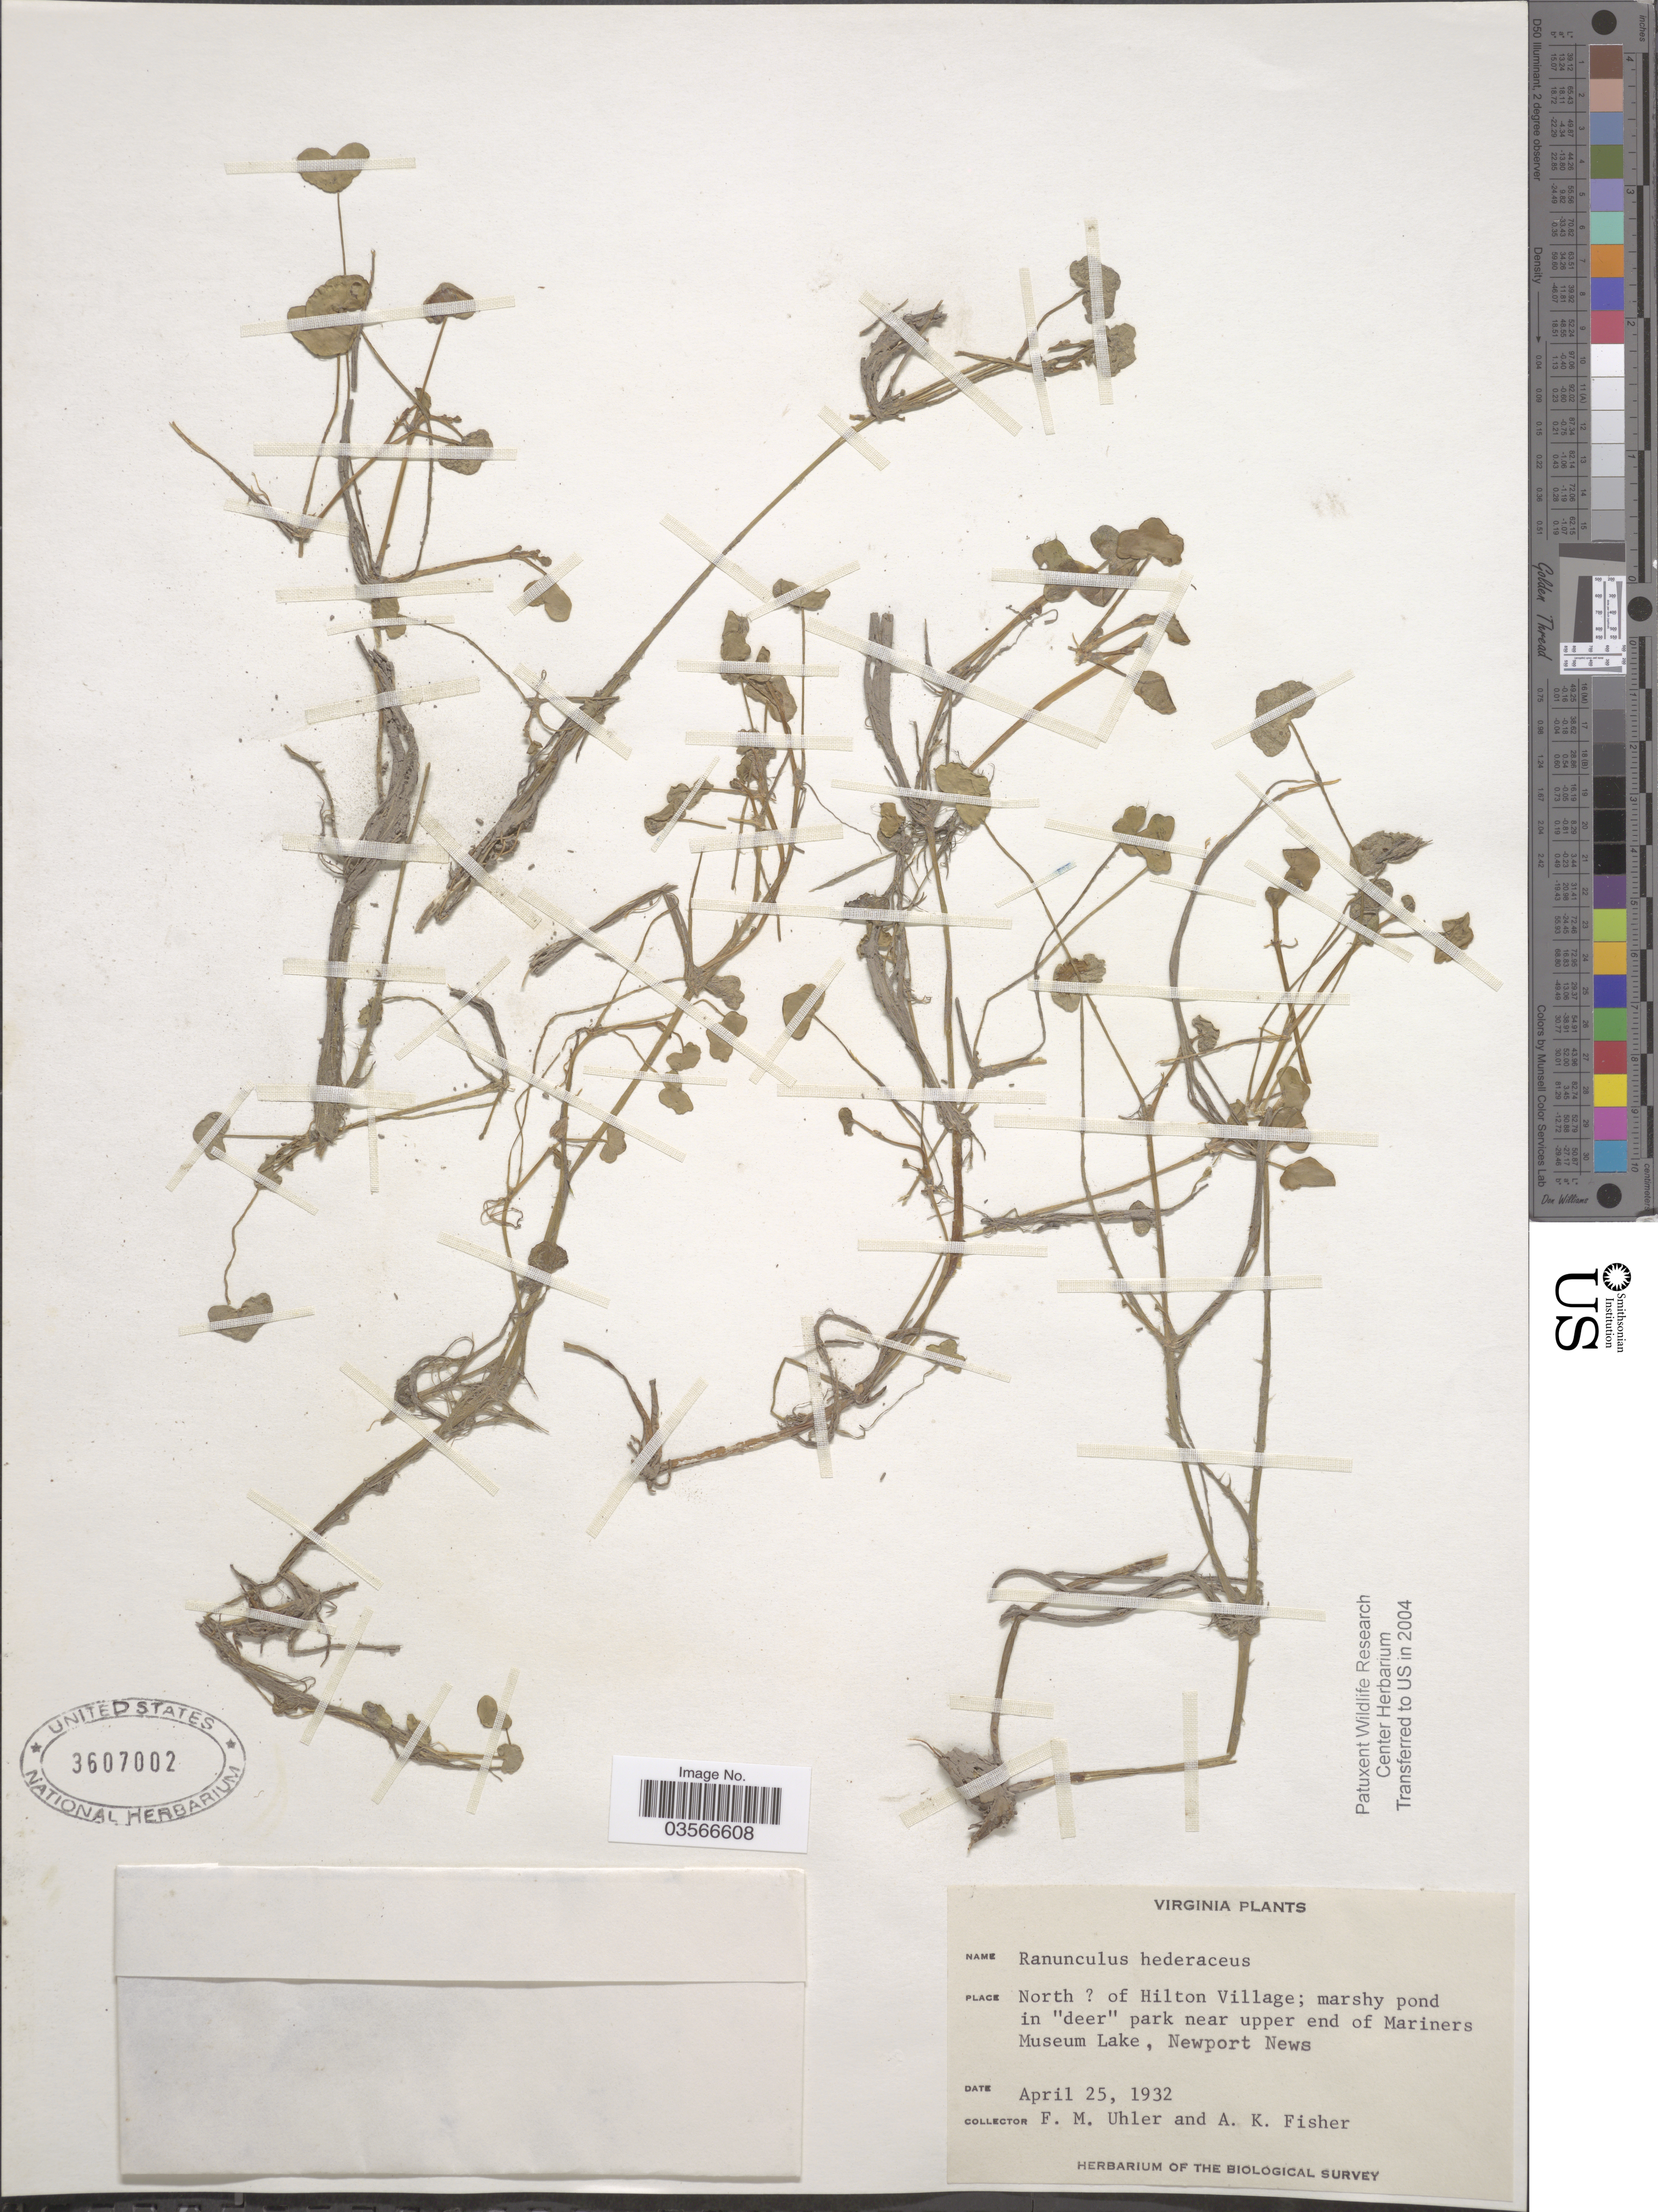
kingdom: Plantae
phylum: Tracheophyta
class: Magnoliopsida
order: Ranunculales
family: Ranunculaceae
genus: Ranunculus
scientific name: Ranunculus hederaceus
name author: L.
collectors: F. M. Uhler & A. K. Fisher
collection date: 1932-04-25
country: United States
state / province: Virginia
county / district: City of Newport News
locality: North of Hilton Village; marshy pond in "deer" park near upper end of Mariners Museum Lake, Newport News.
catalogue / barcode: US 3607002